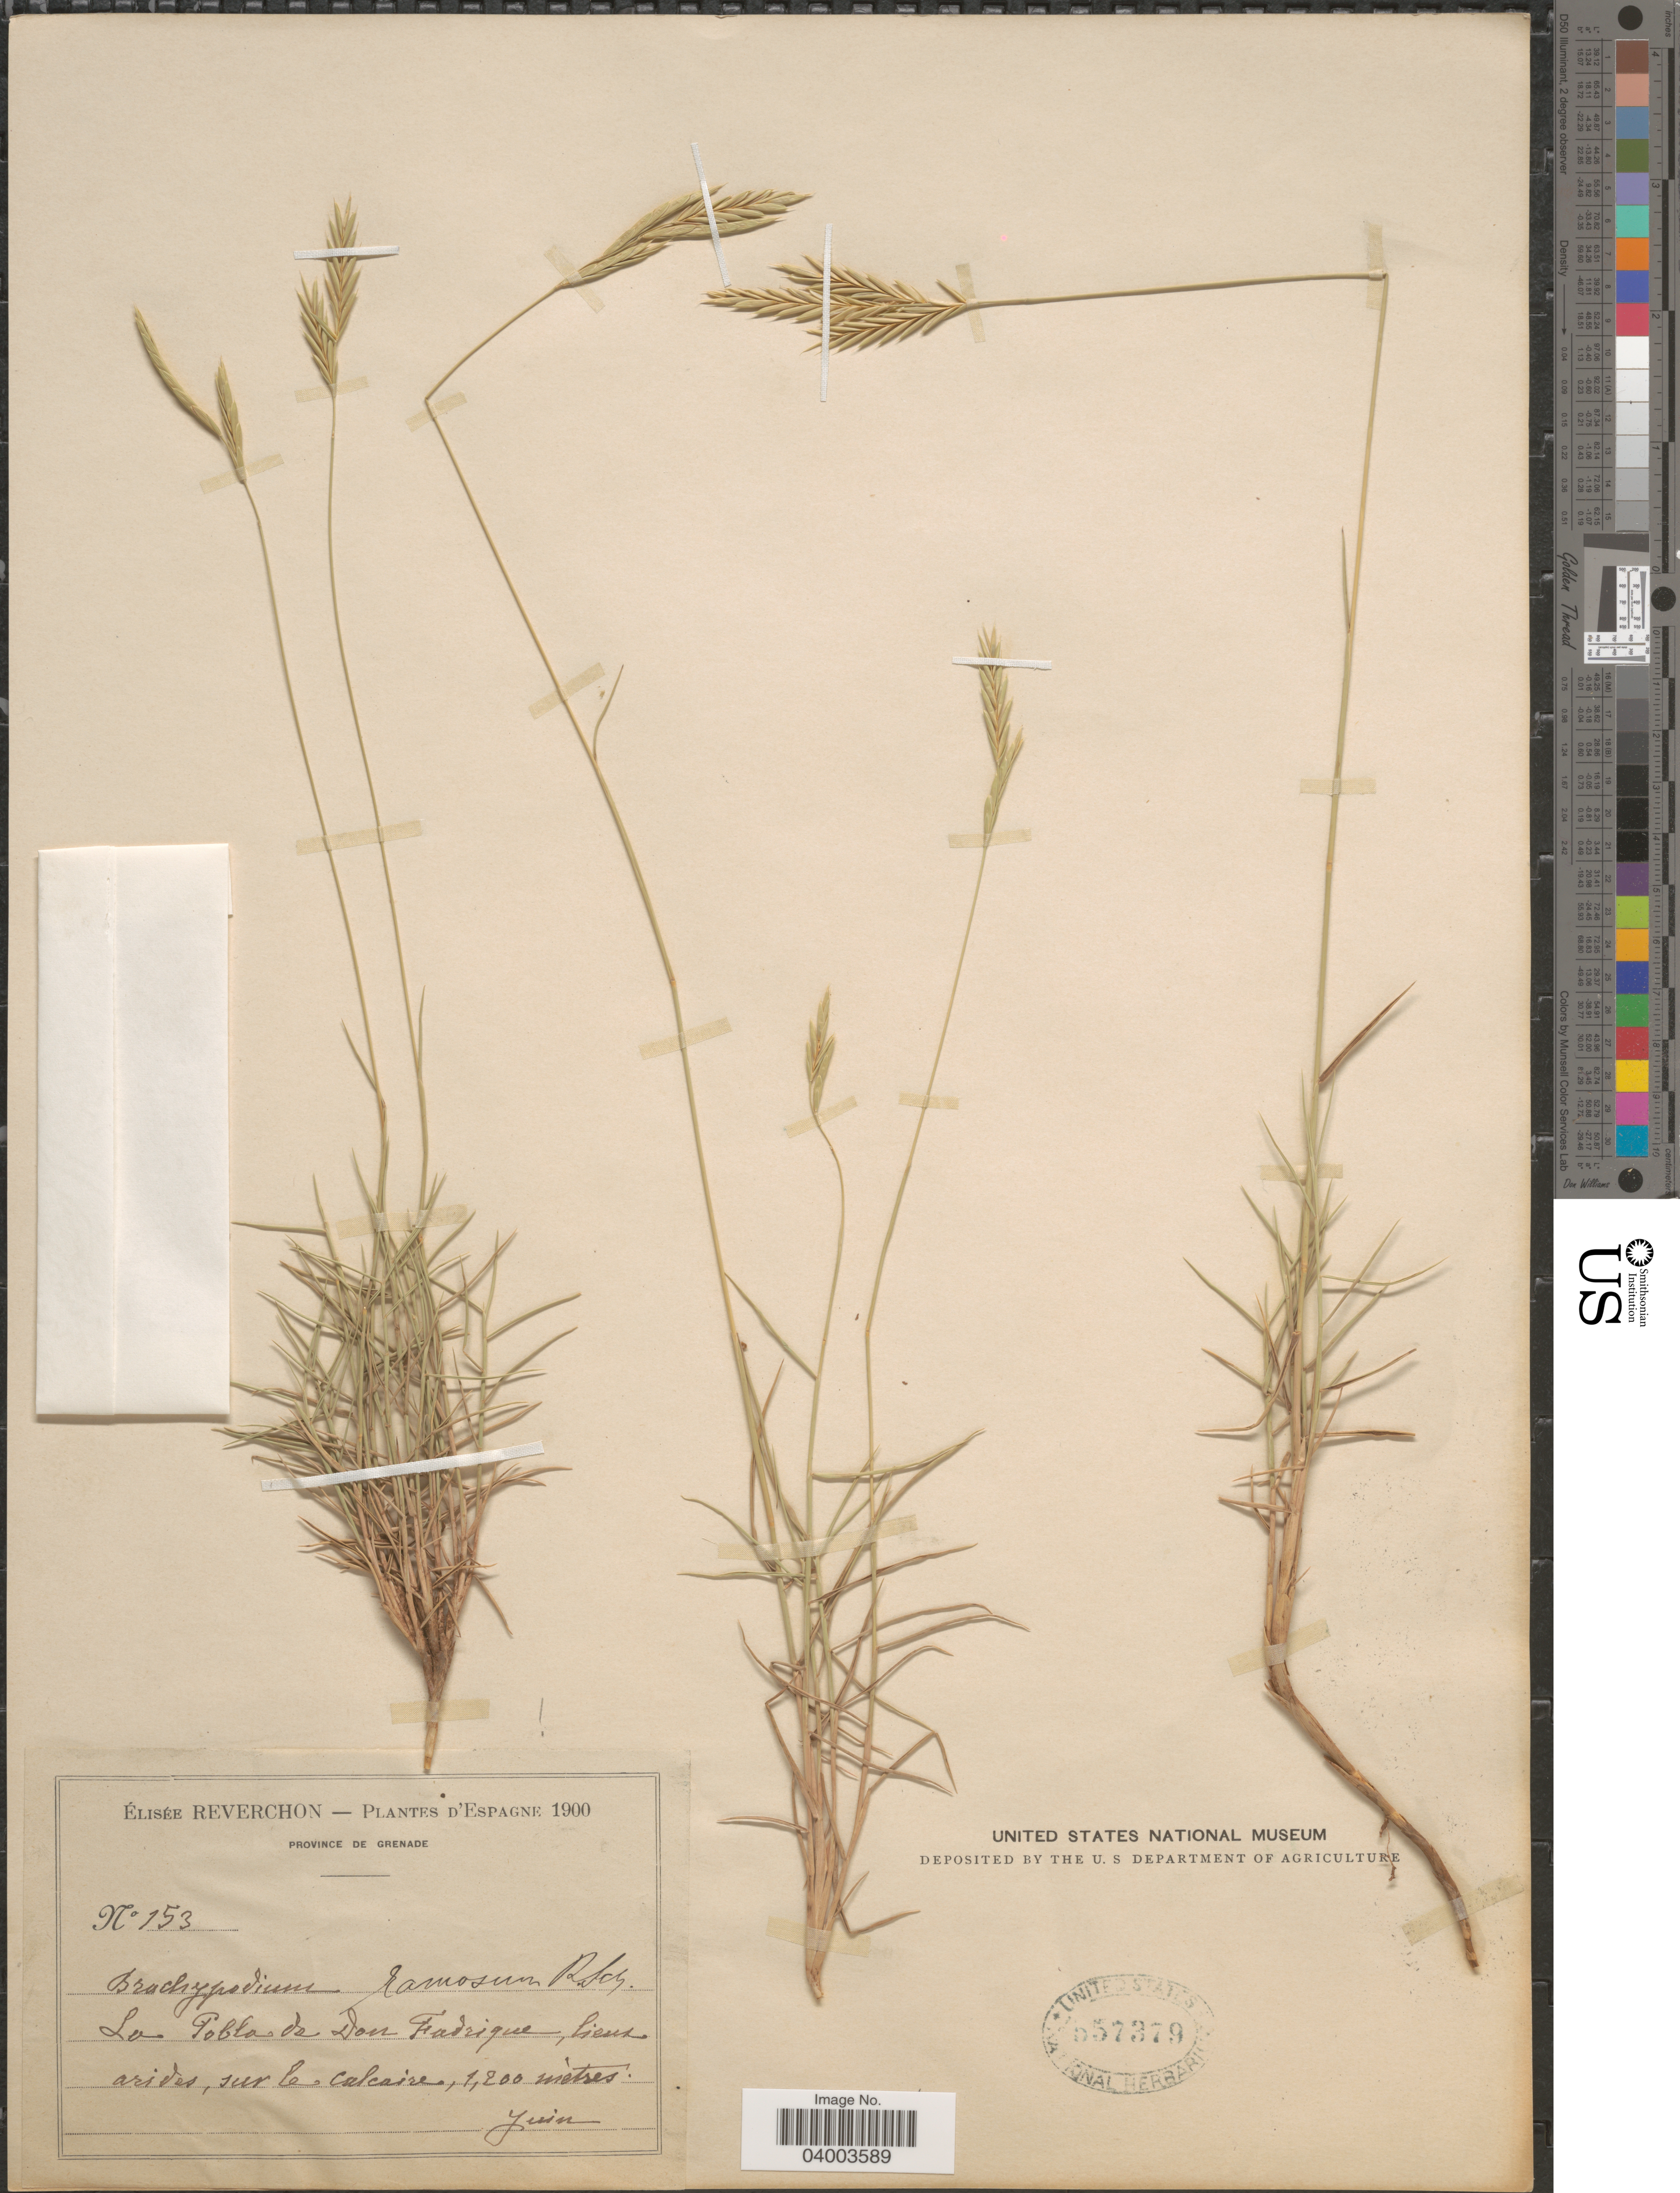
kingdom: Plantae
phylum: Tracheophyta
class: Liliopsida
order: Poales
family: Poaceae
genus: Brachypodium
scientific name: Brachypodium retusum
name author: (Pers.) P. Beauv.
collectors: E. Reverchon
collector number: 153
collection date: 1900-06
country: Spain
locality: Espagne. Province de Grenade. La Pobla de Don Fadrique, lieux arides, sur le calcaire.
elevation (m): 1200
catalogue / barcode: US 557379